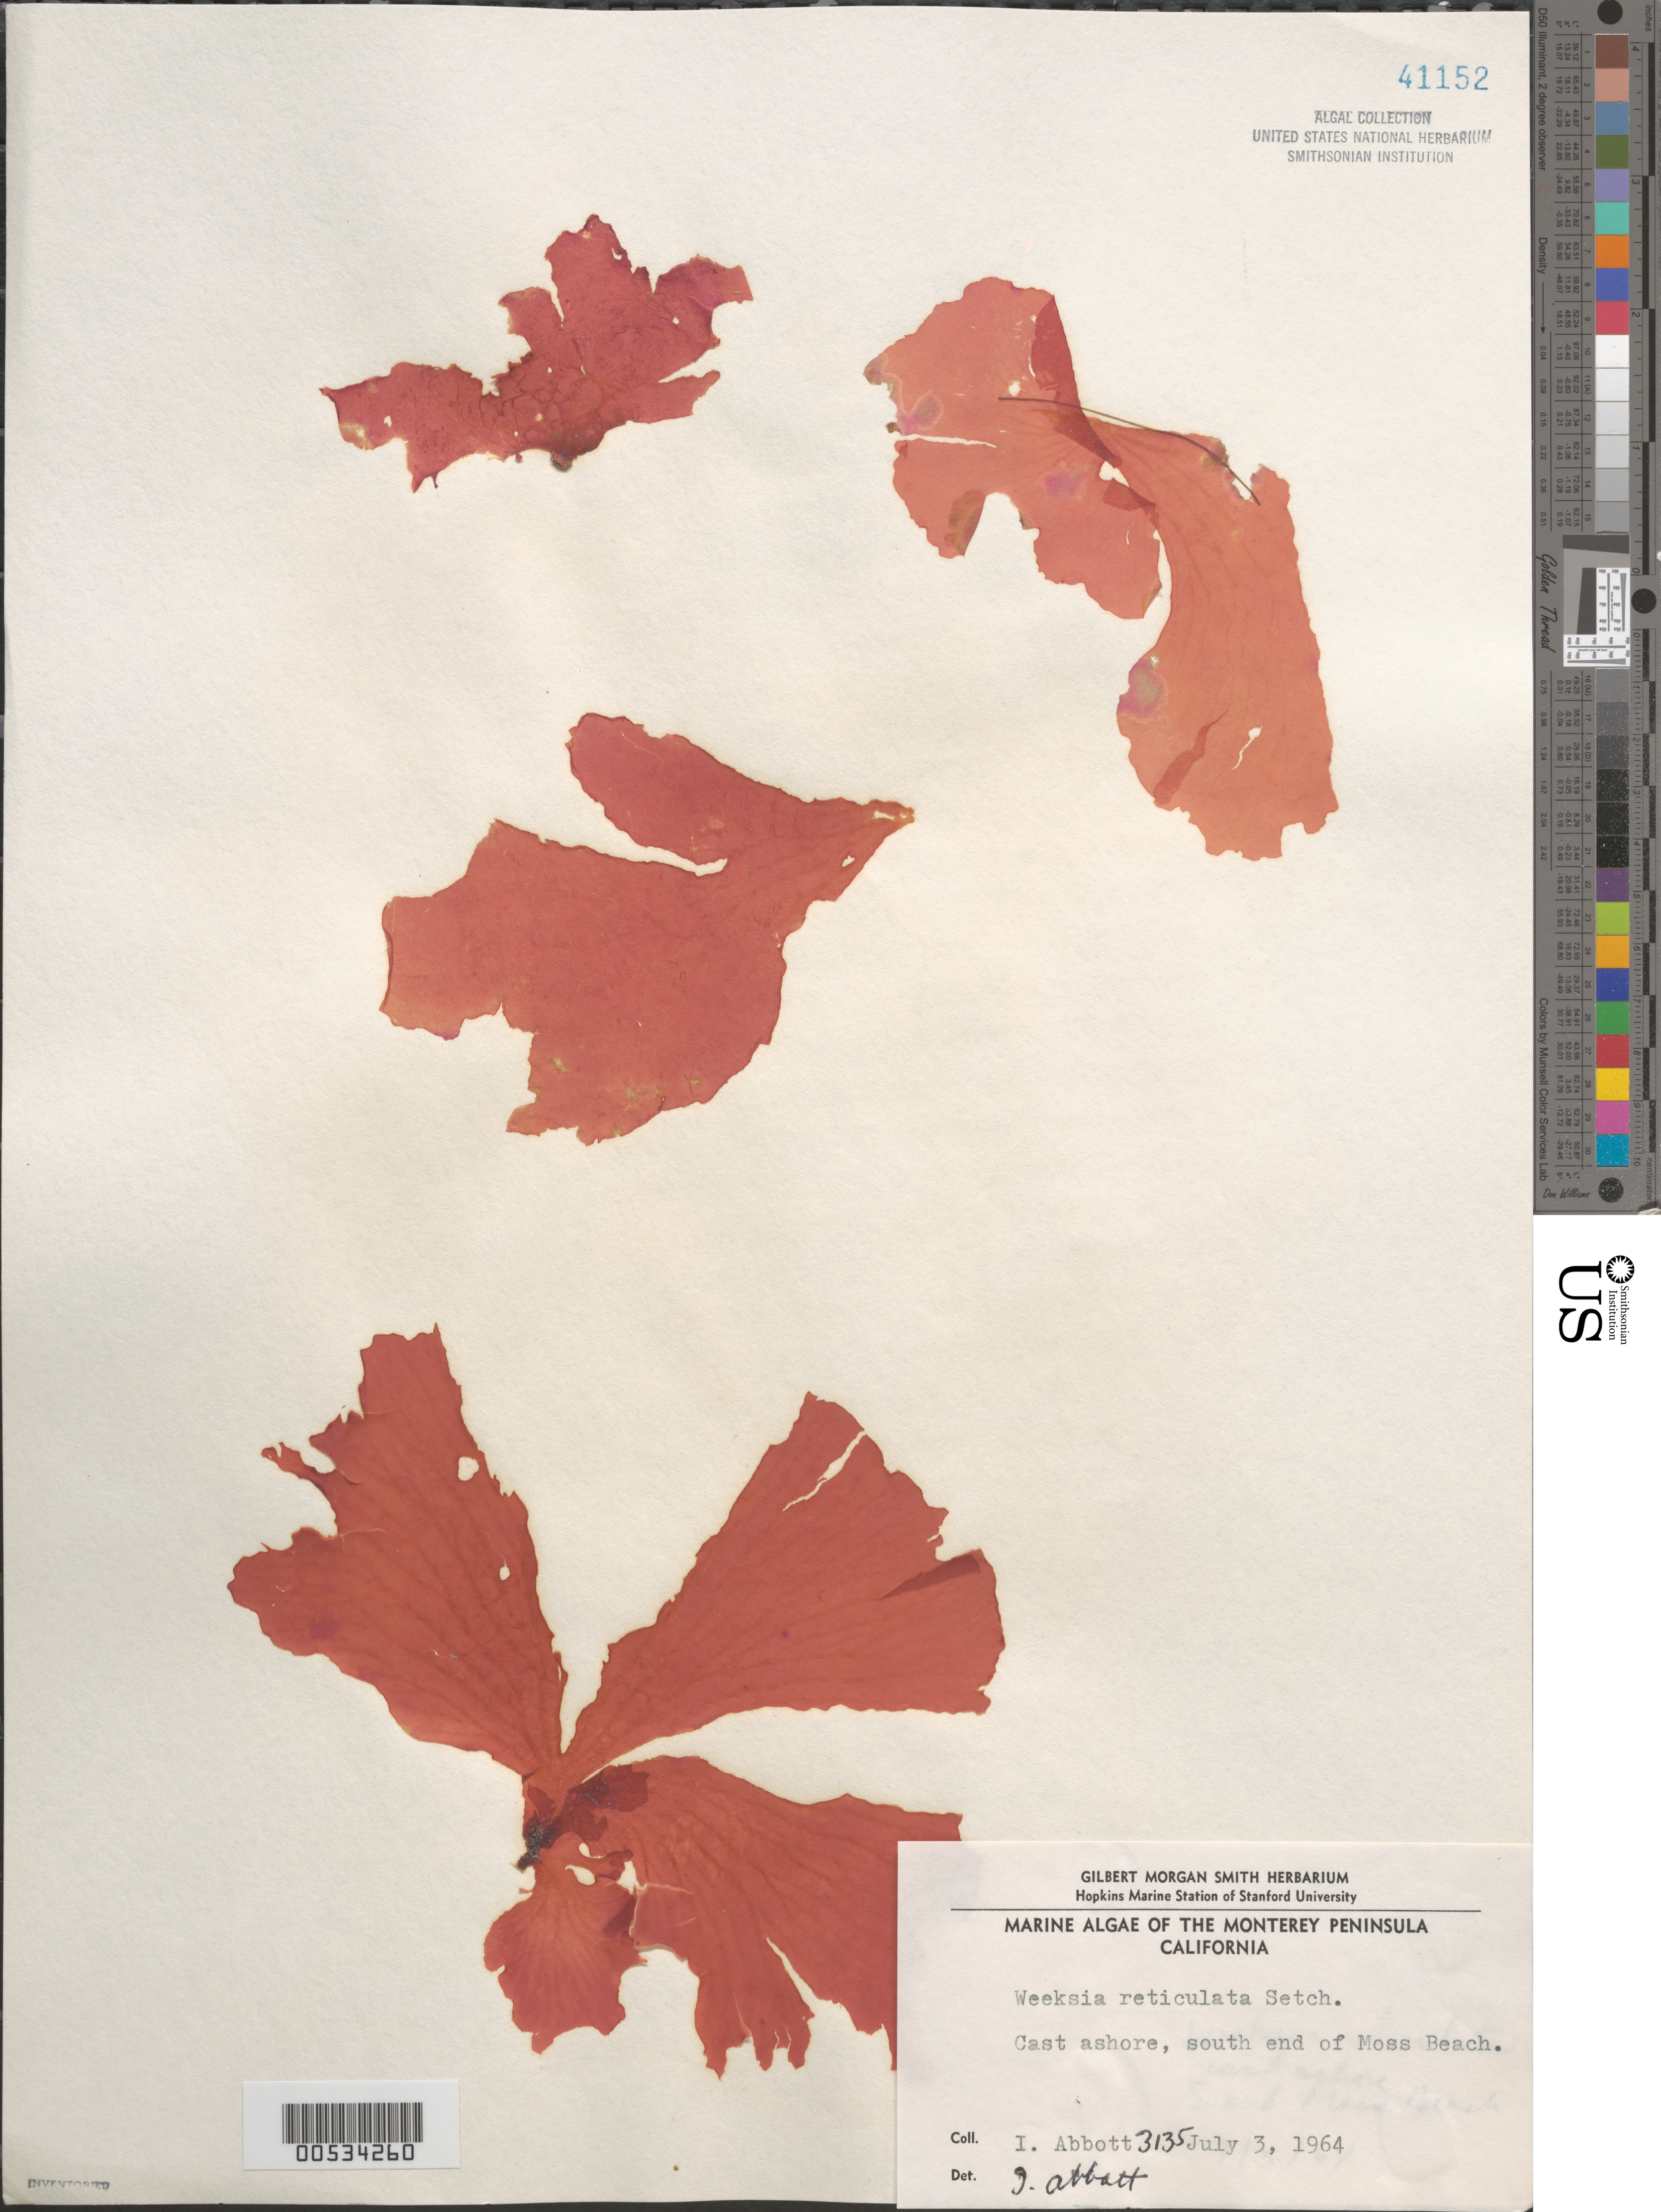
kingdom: Plantae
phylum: Rhodophyta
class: Florideophyceae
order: Gigartinales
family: Dumontiaceae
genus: Weeksia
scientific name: Weeksia reticulata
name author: Setch.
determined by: Abbott, Isabella A.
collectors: I. A. Abbott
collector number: IAA 3135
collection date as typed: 03 Jul 1964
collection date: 1964-07-03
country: United States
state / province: California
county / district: Monterey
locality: Moss Beach, south end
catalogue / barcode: US 41152